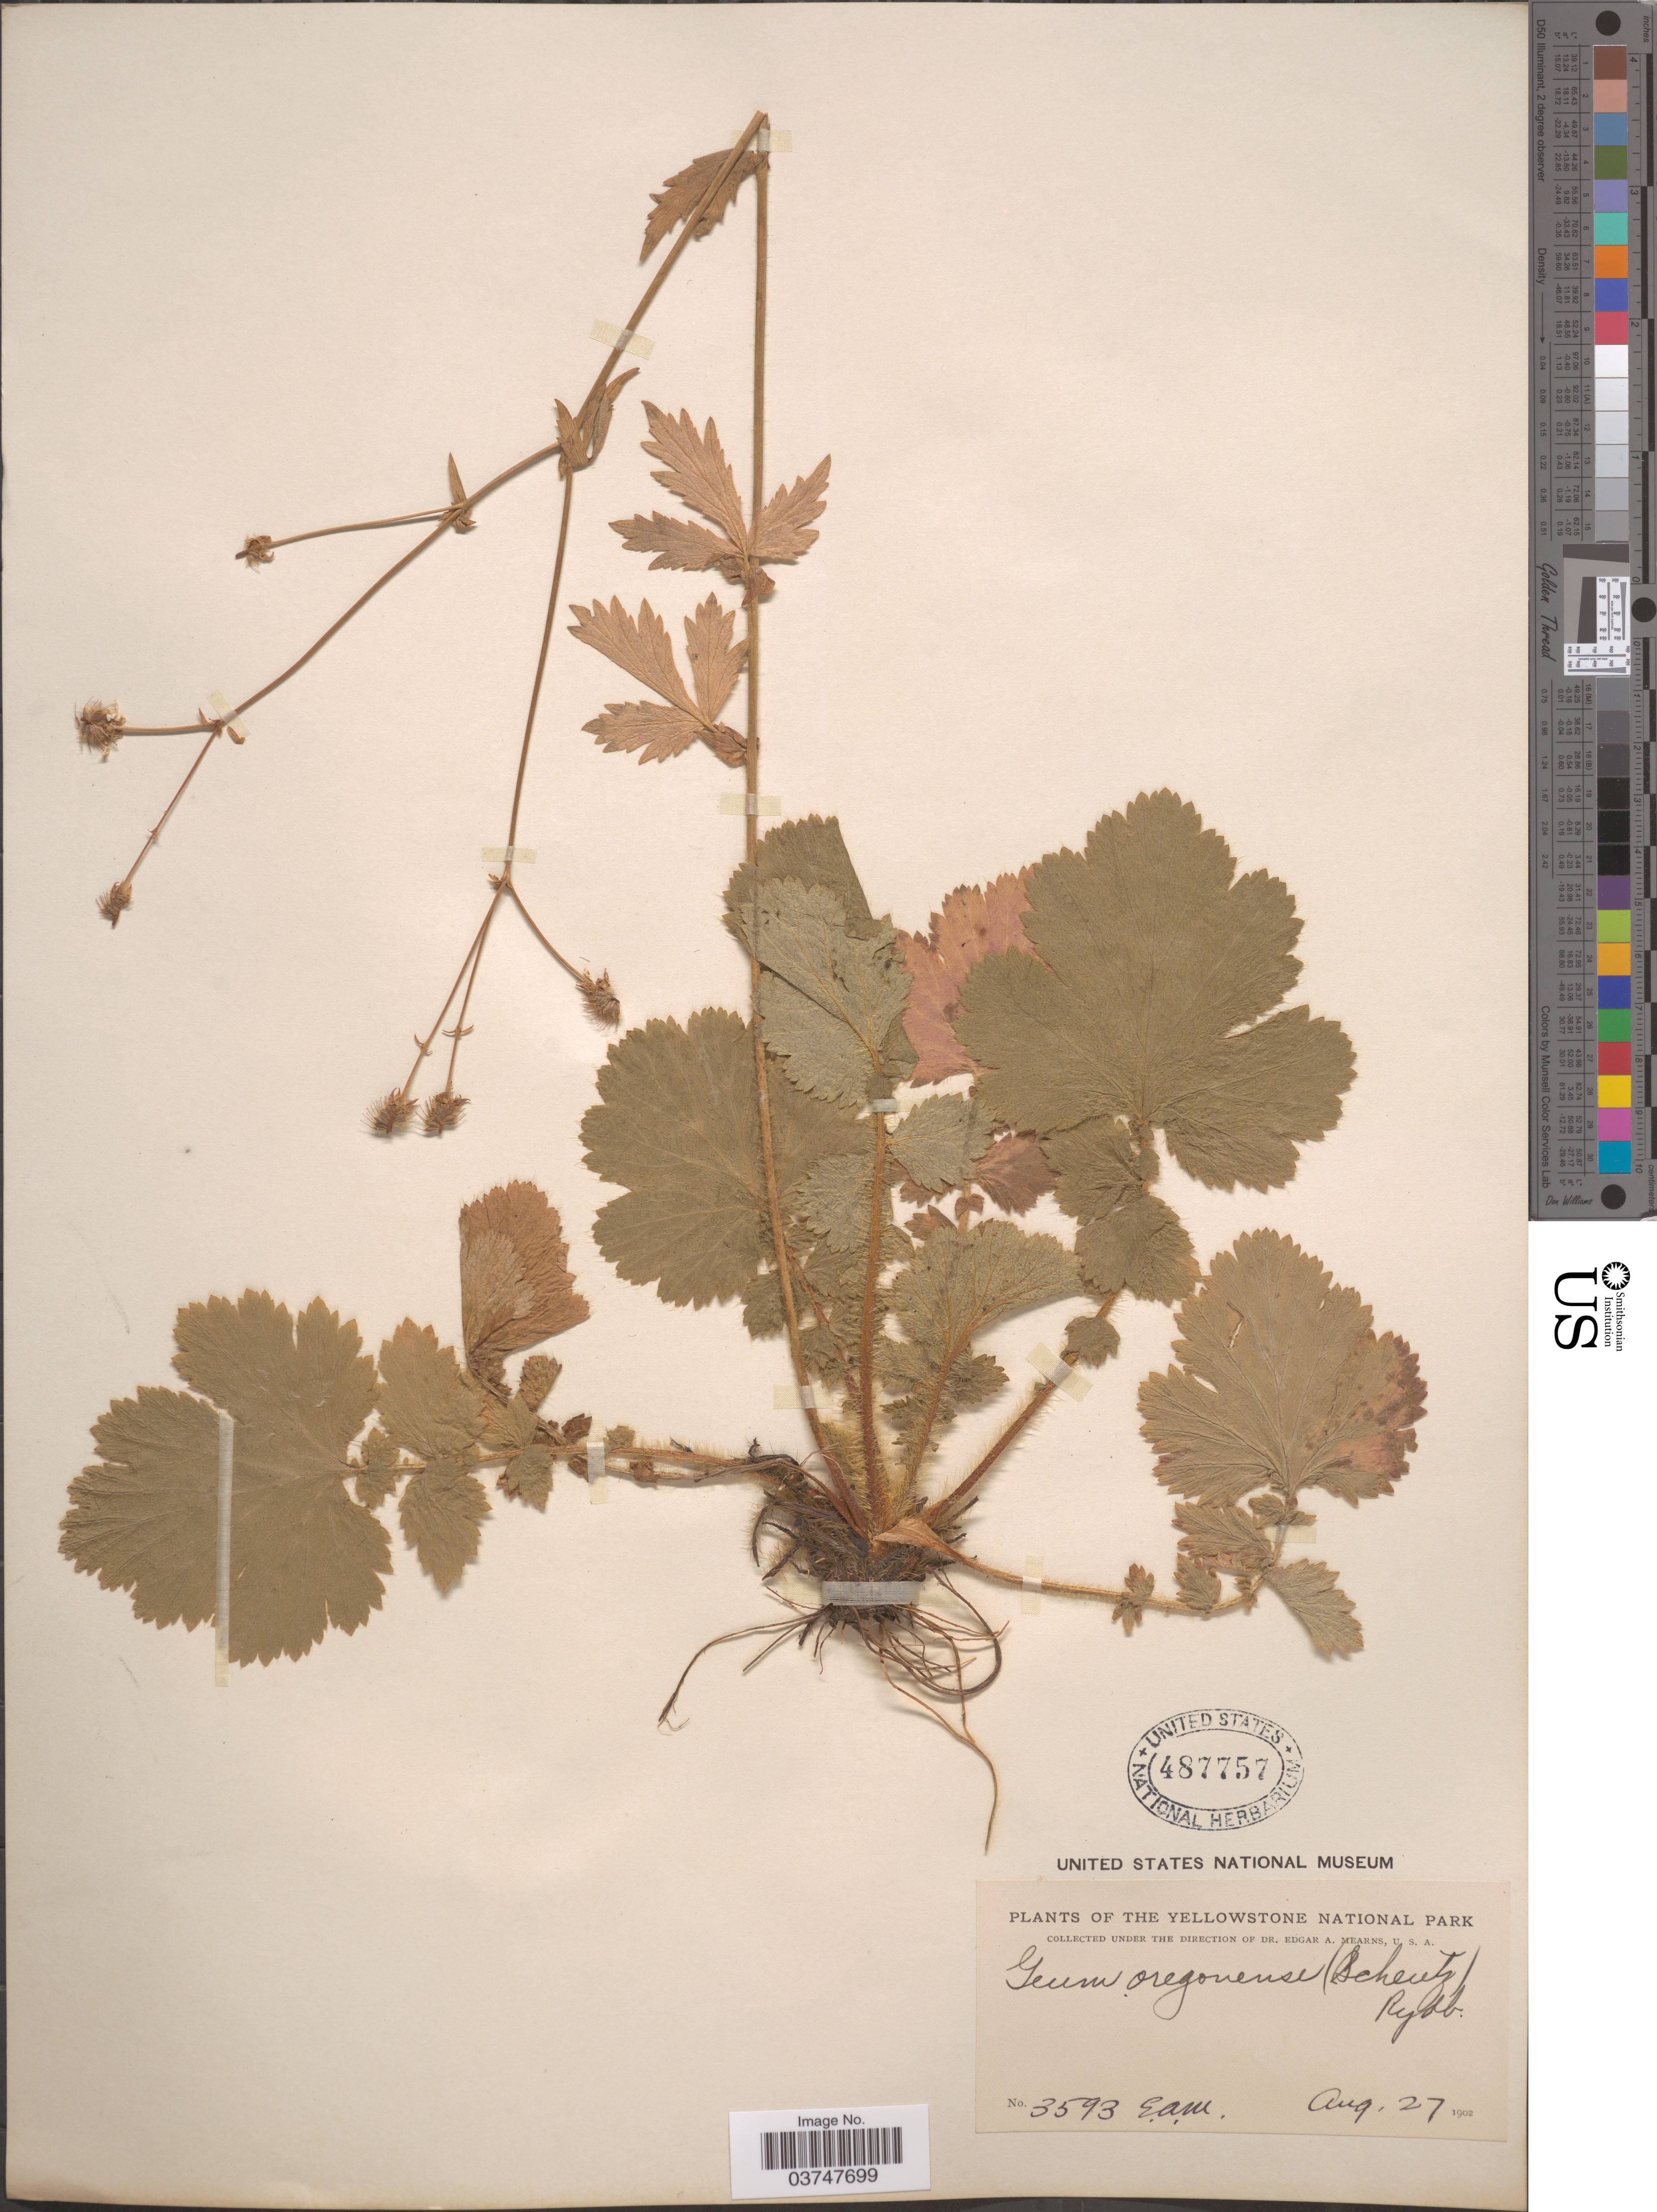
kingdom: Plantae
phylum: Tracheophyta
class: Magnoliopsida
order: Rosales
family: Rosaceae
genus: Geum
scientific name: Geum oregonense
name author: Rydb.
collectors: E. A. Mearns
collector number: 3593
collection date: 1902-08-27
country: United States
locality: The Yellowstone National Park.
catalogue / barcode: US 487757